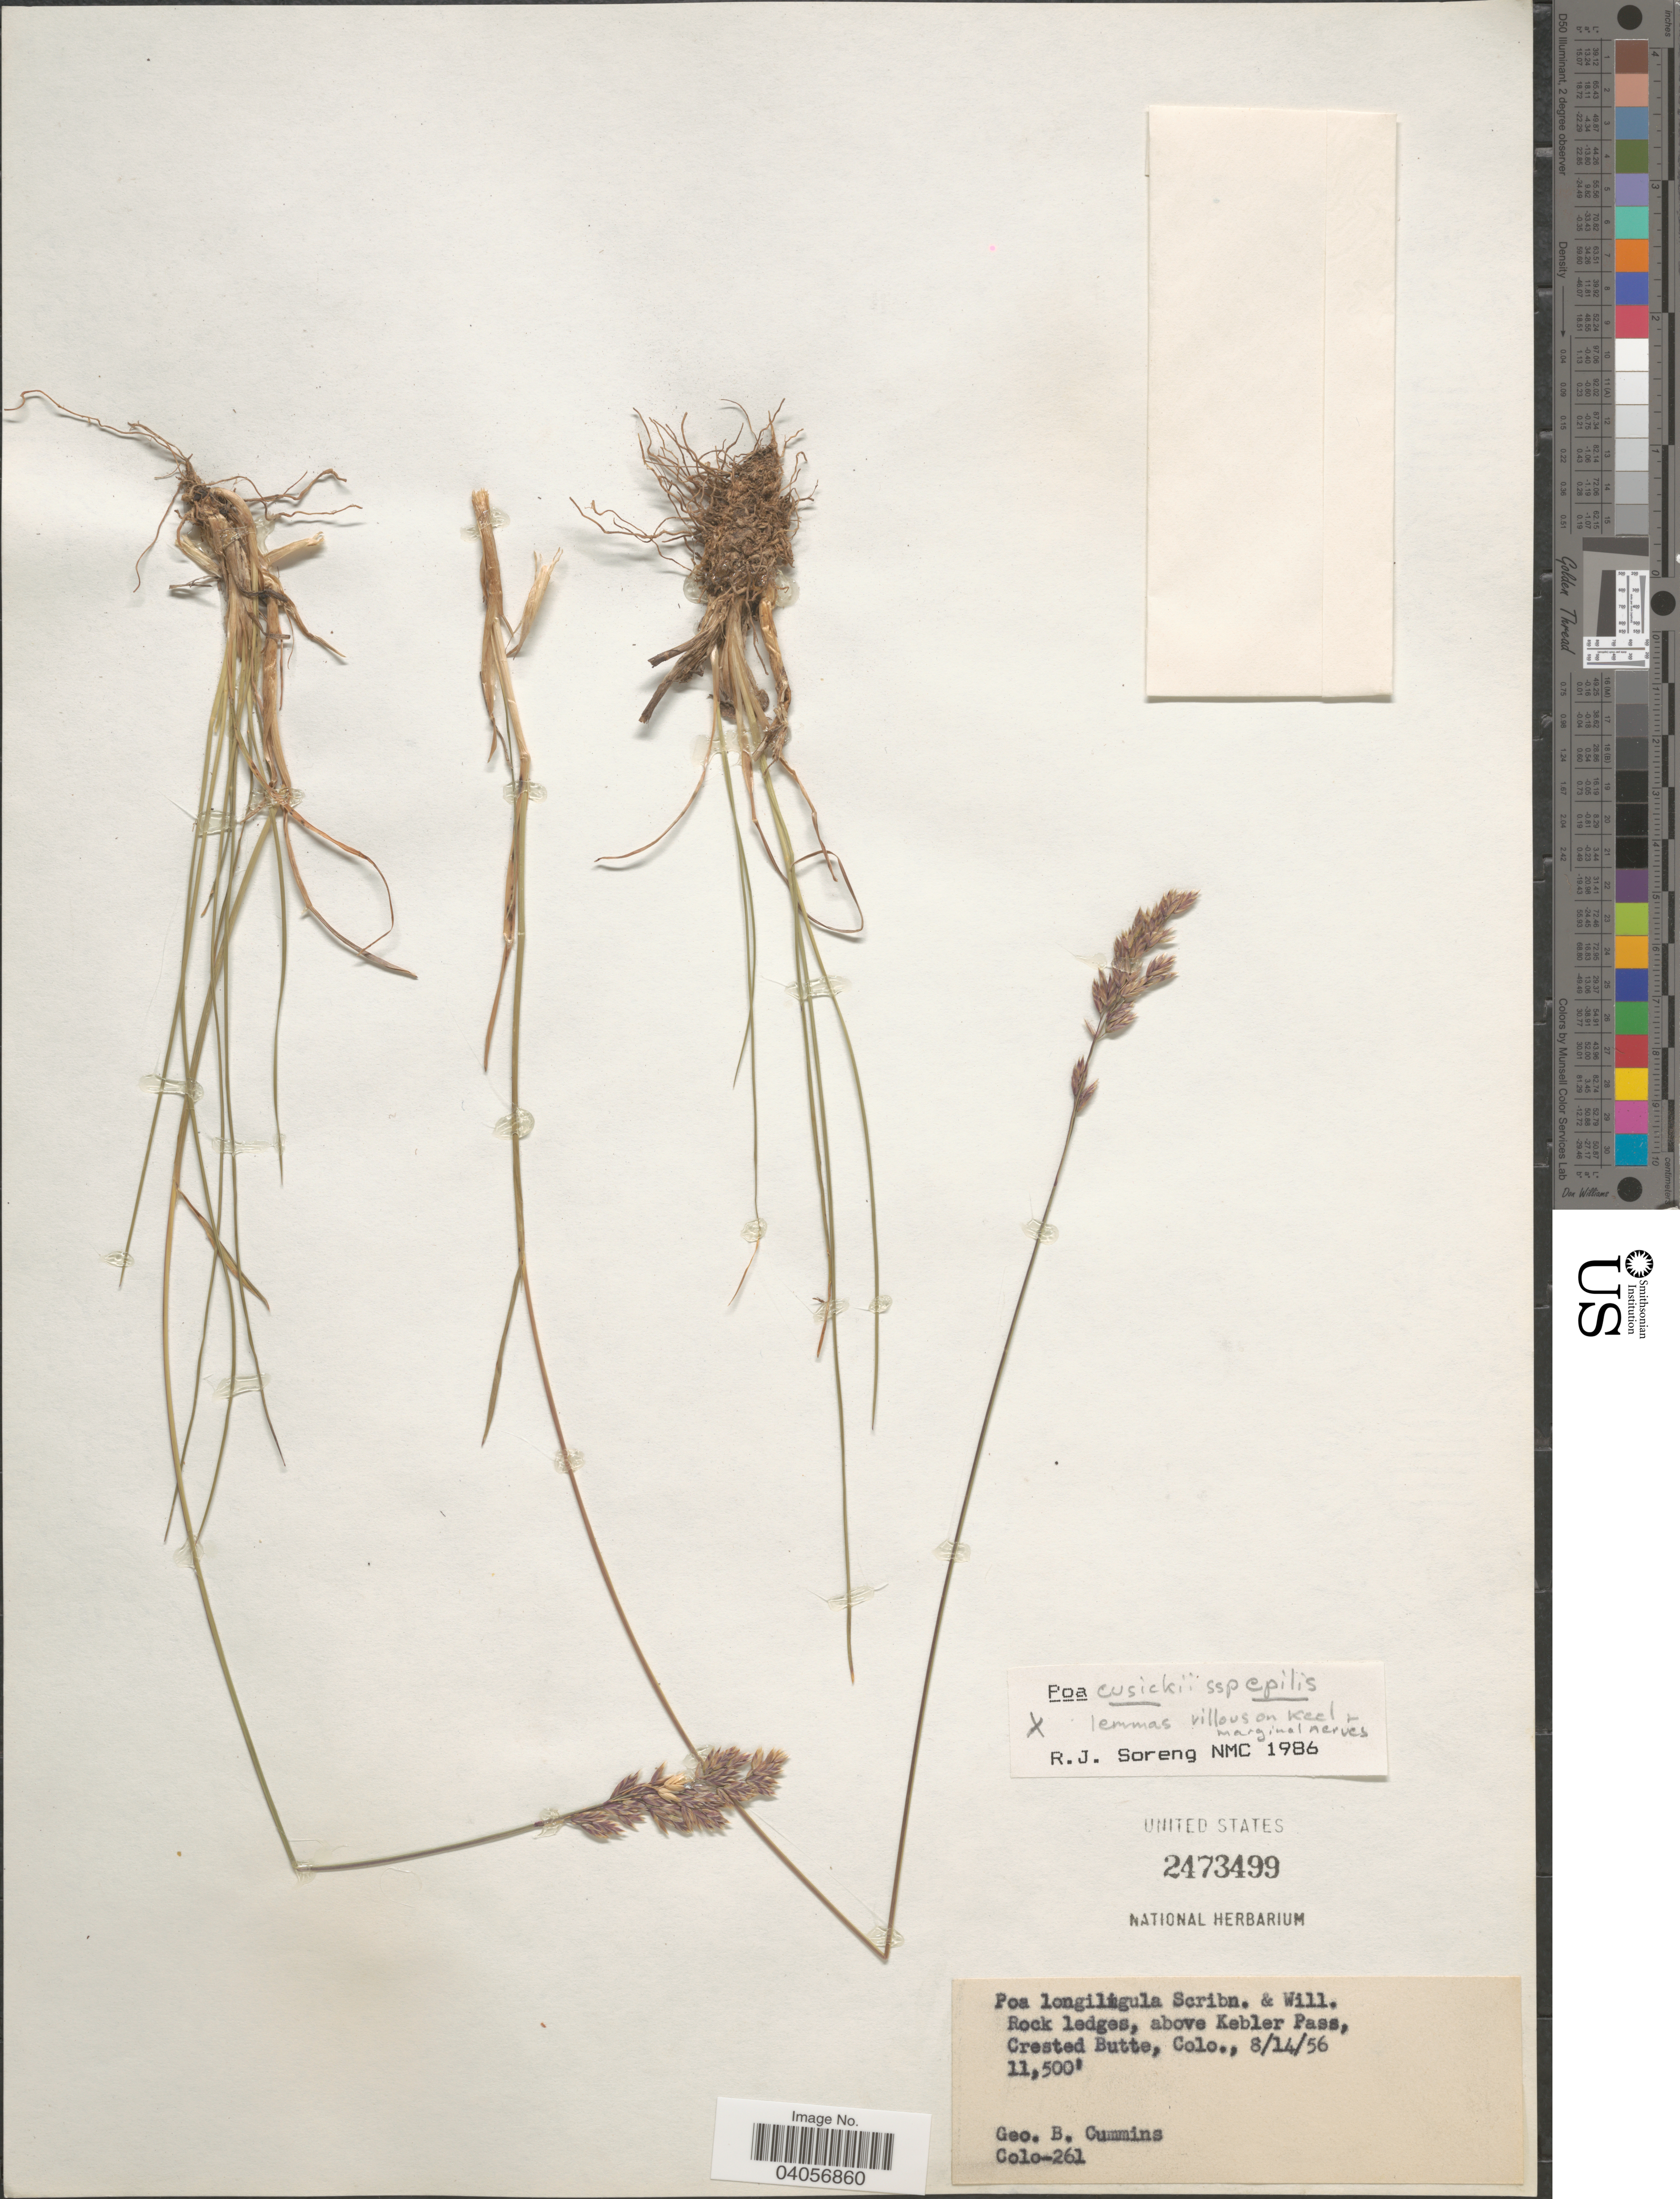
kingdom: Plantae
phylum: Tracheophyta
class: Liliopsida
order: Poales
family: Poaceae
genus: Poa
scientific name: Poa cusickii subsp. epilis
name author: (Scribn.) W.A. Weber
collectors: G. Cummins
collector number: Colo-261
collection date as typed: Transcribed d/m/y: 14/8/56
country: United States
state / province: Colorado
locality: Rock ledges, above Kebler Pass, Crusted Butte.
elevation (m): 3505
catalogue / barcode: US 2473499